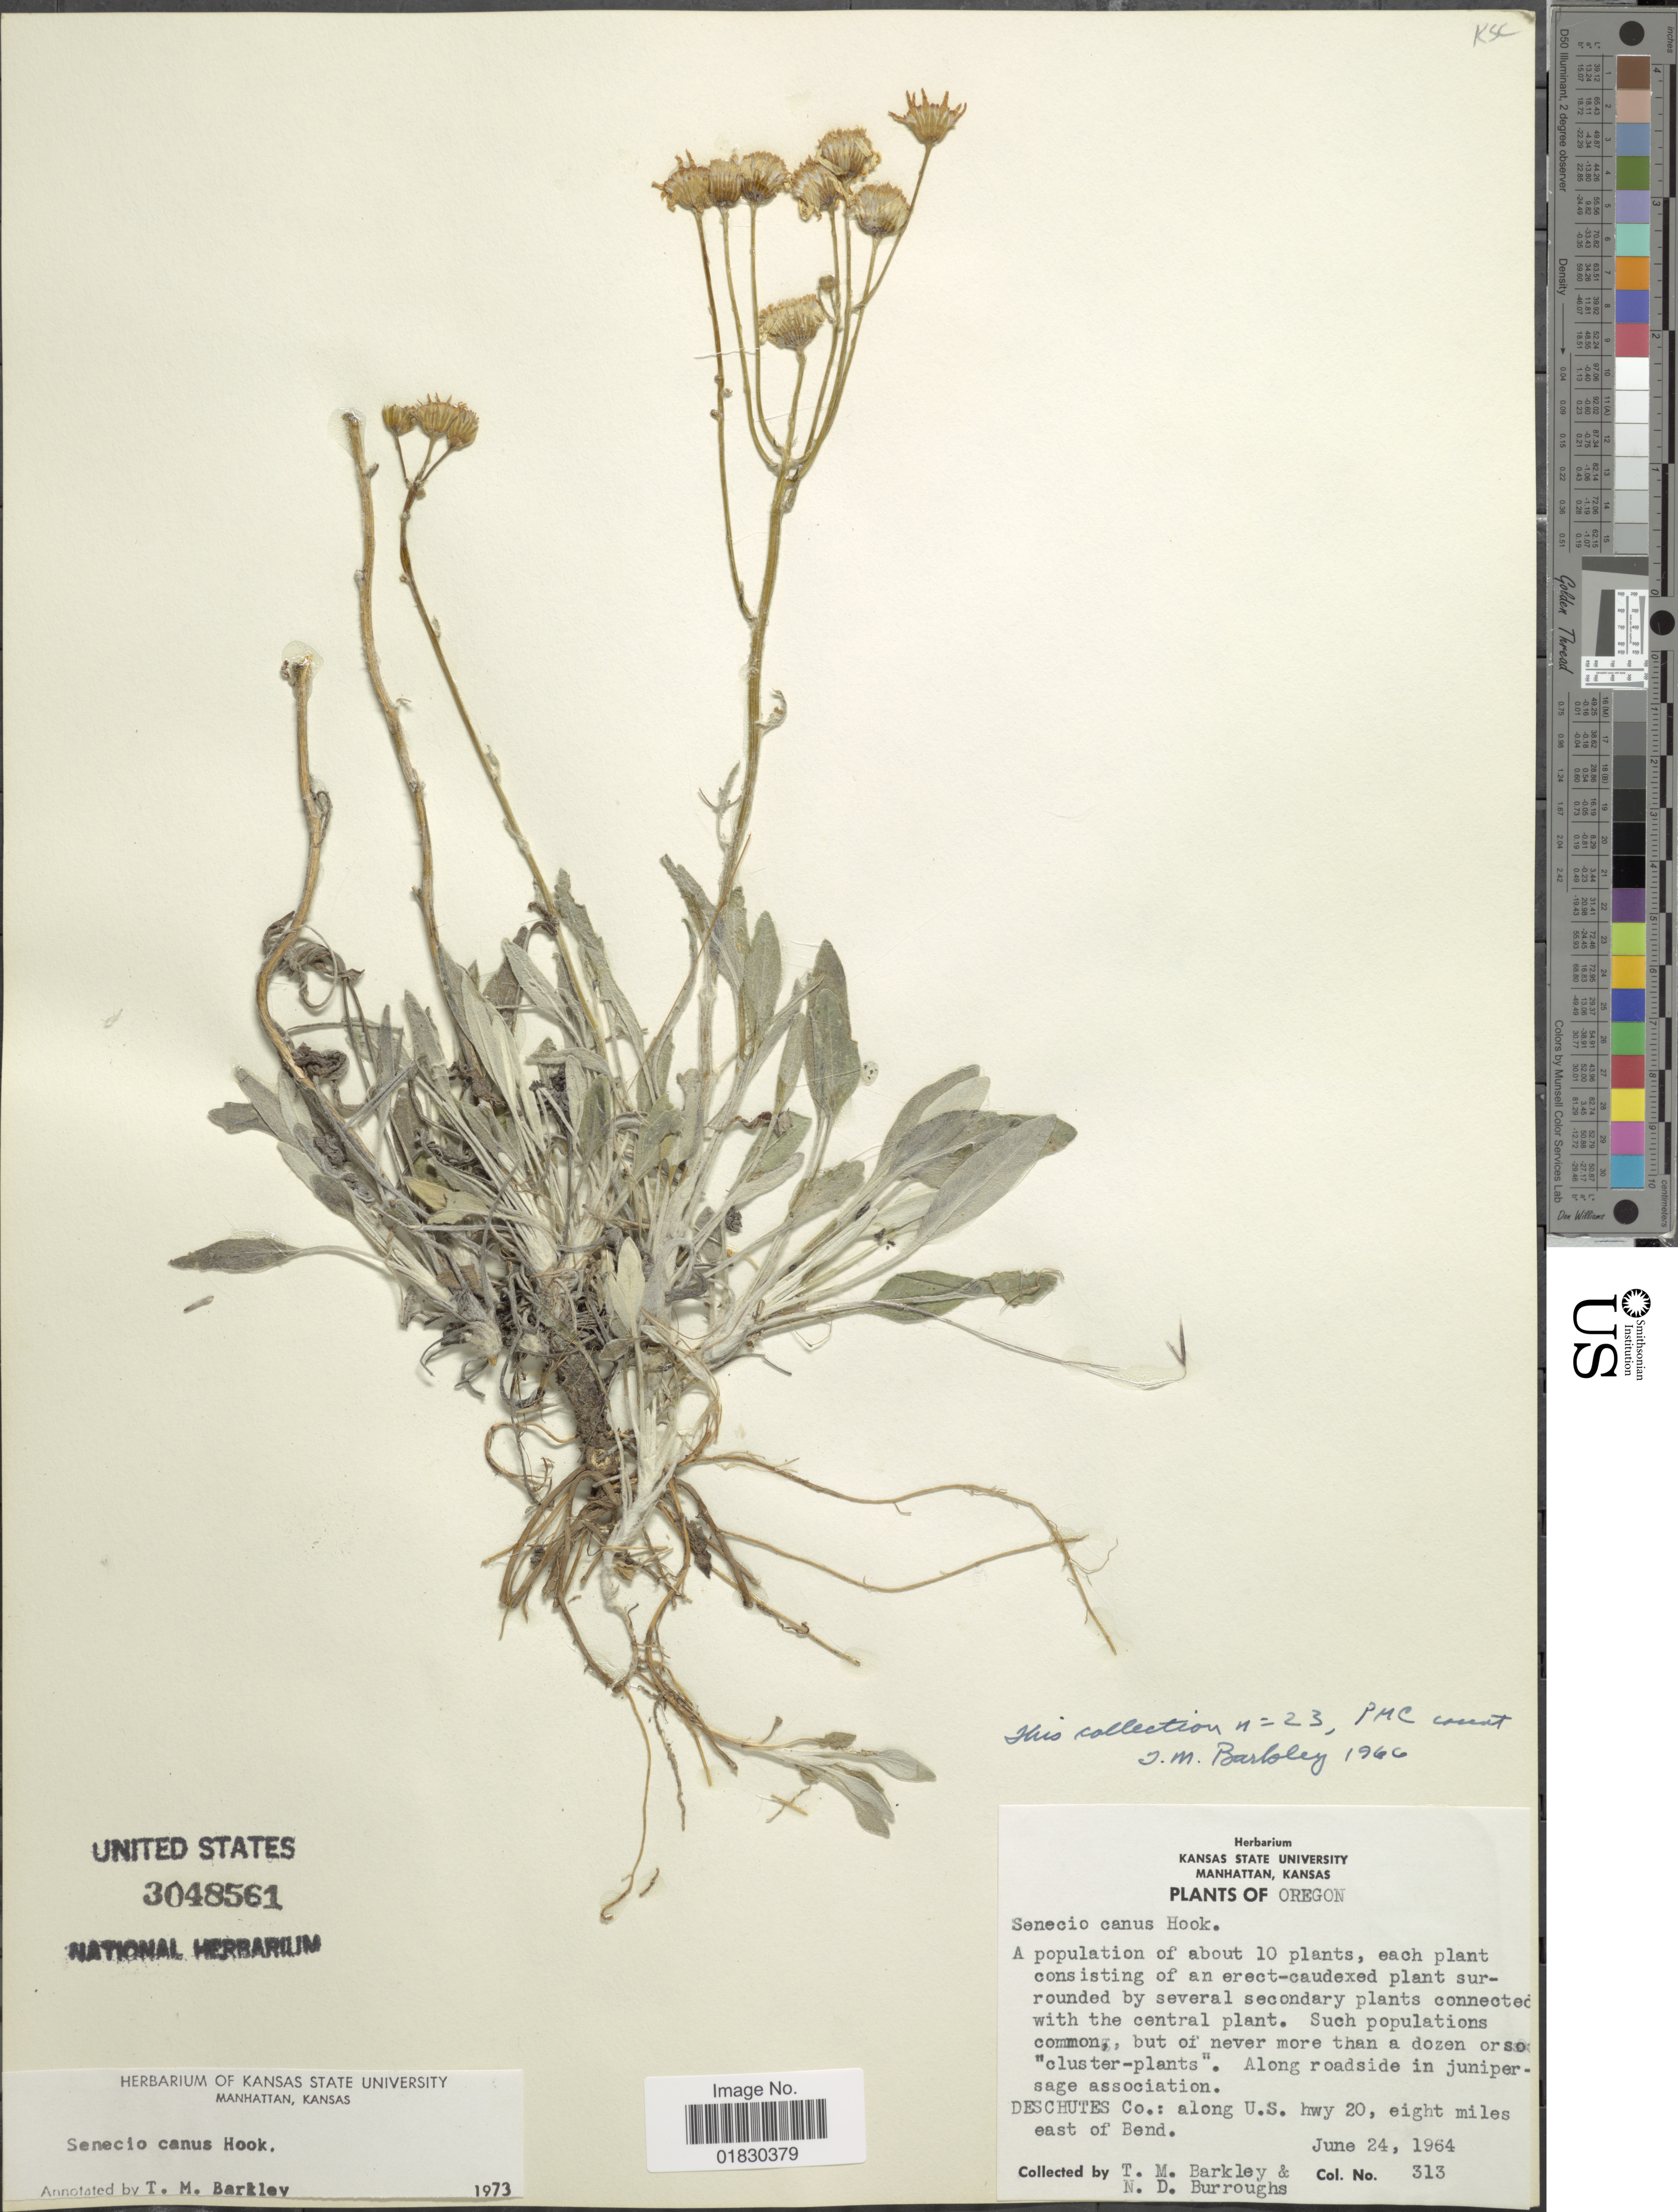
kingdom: Plantae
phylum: Tracheophyta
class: Magnoliopsida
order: Asterales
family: Asteraceae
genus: Packera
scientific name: Packera cana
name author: (Hook.) W.A. Weber & Á. Löve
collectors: T. M. Barkley & N. Burroughs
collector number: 313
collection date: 1964-06-24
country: United States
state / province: Oregon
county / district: Deschutes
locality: Deschutes Co.: along U. S. hwy 20, eight miles east of Bend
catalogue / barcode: US 3048561